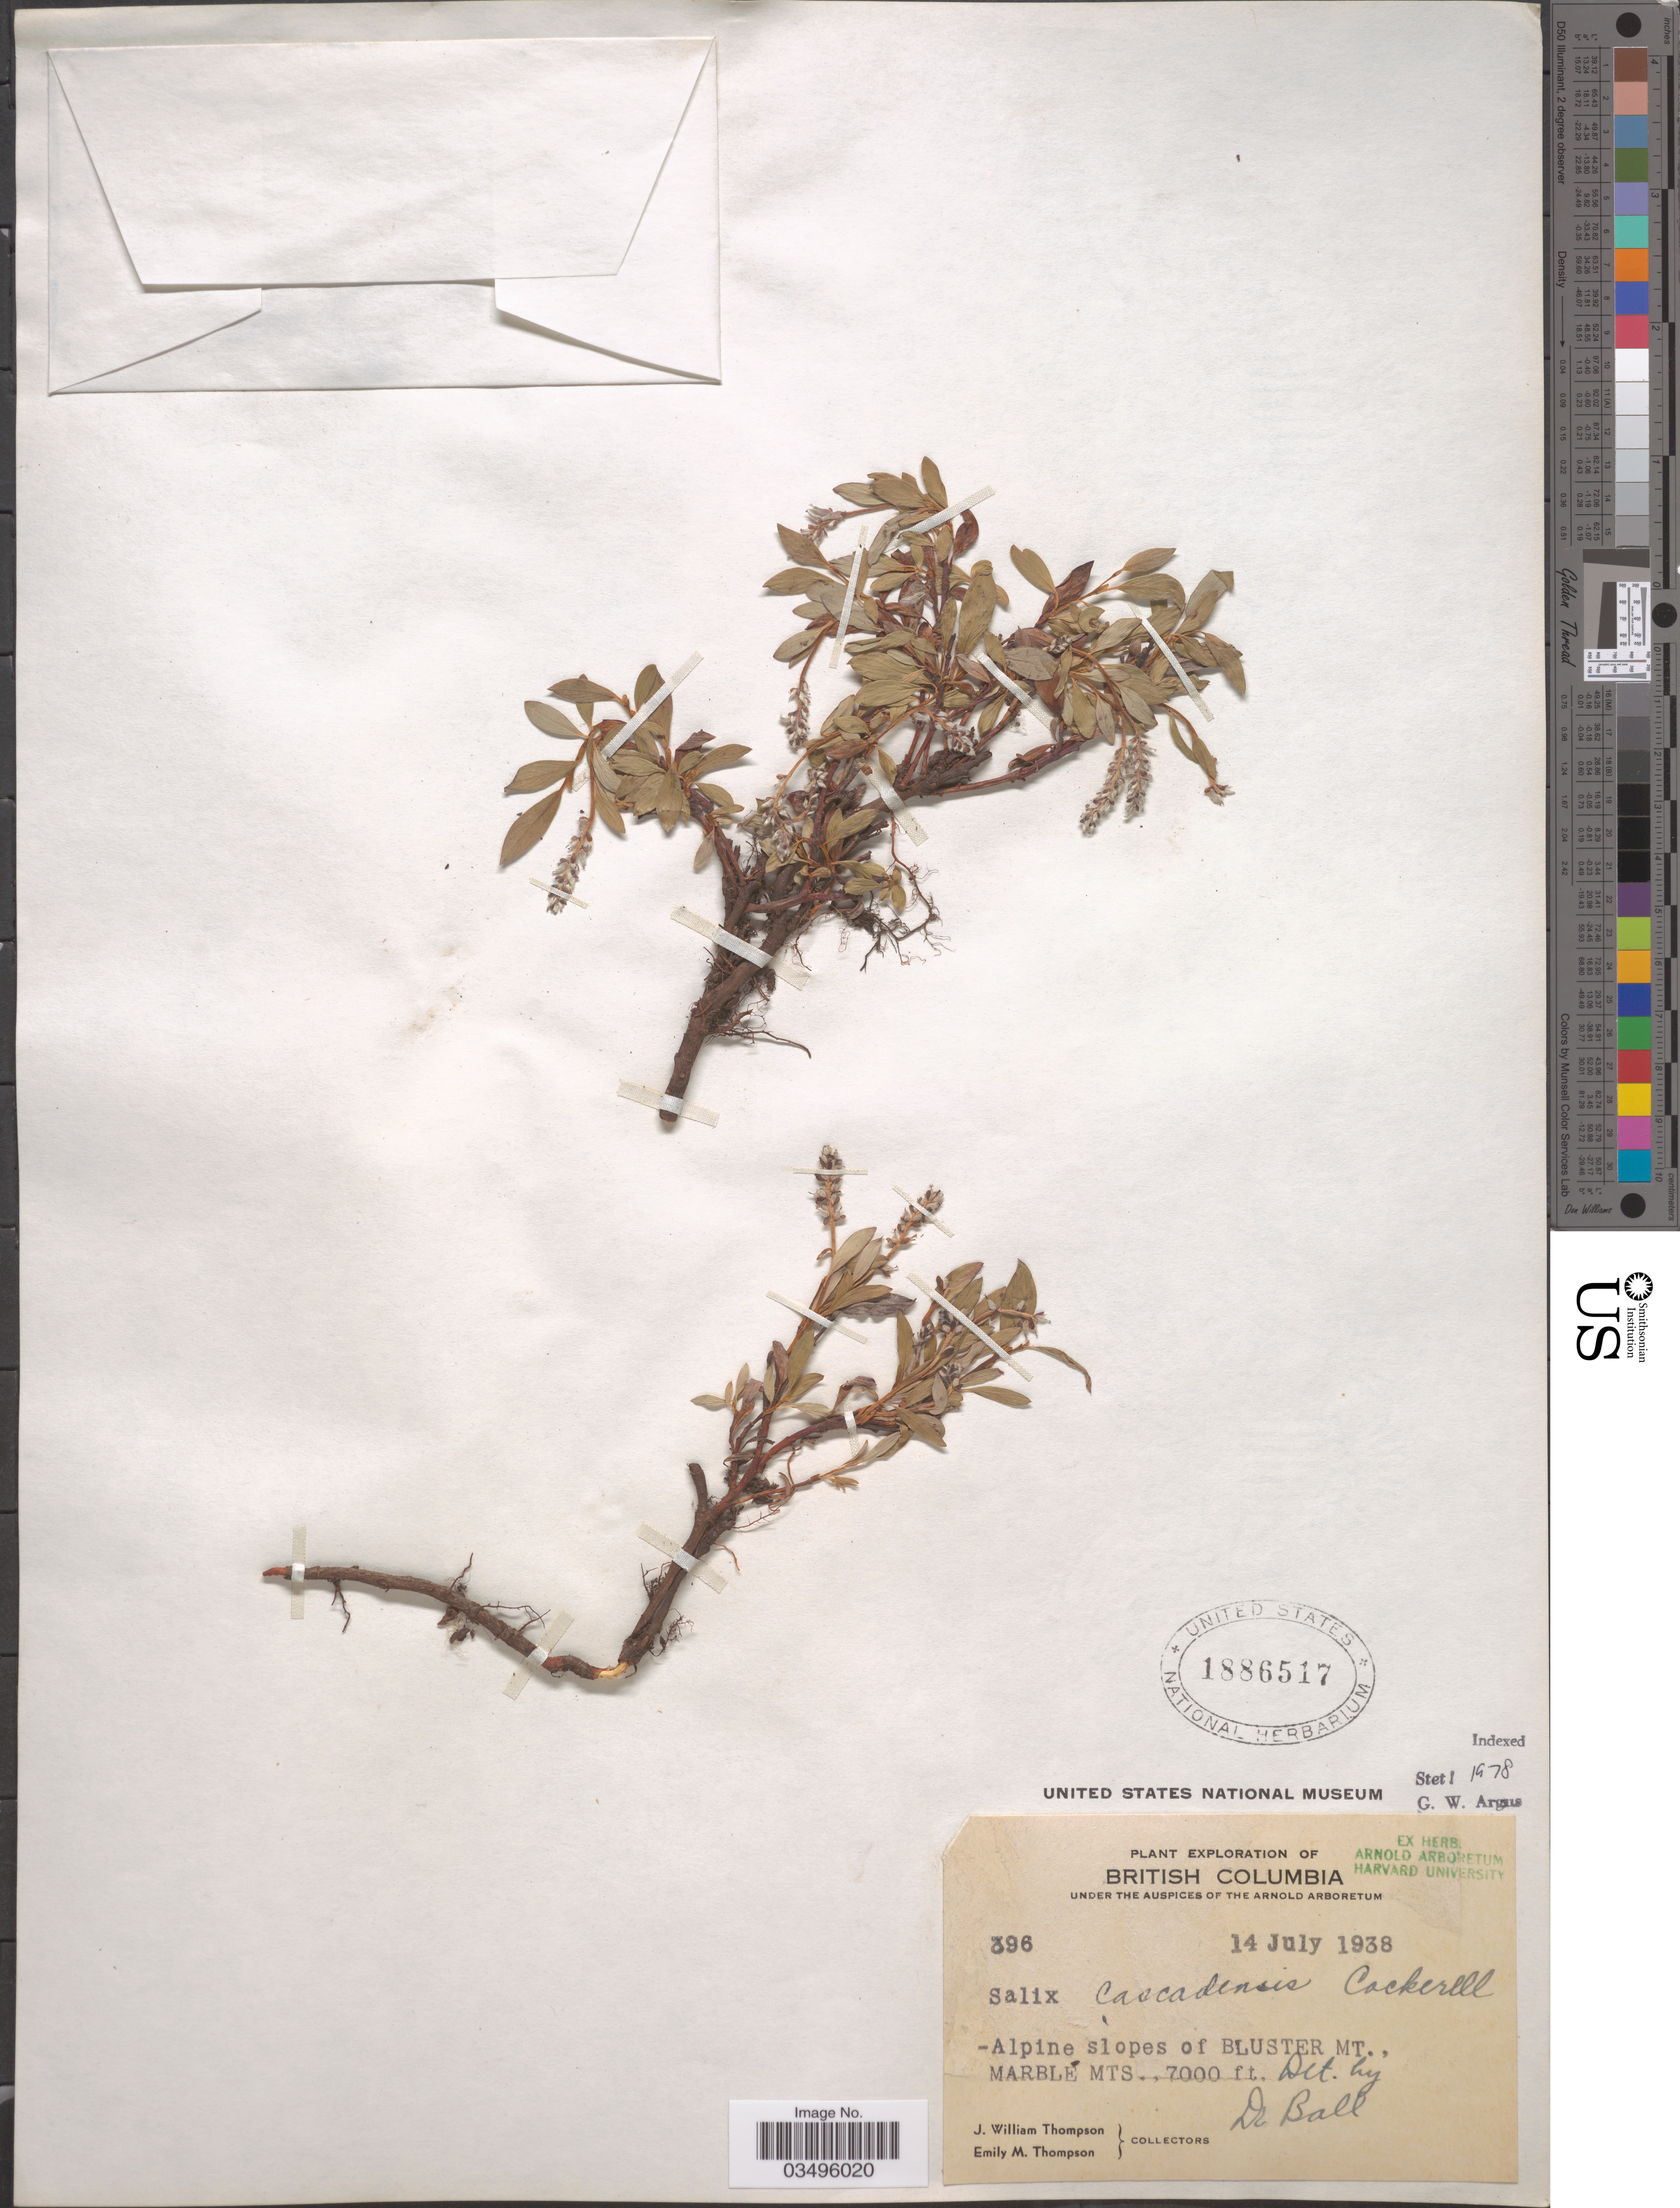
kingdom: Plantae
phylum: Tracheophyta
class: Magnoliopsida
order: Malpighiales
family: Salicaceae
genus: Salix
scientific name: Salix cascadensis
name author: Cockerell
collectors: J. W. Thompson & E. M. Thompson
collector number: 396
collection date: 1938-07-14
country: Canada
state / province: British Columbia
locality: Alpine slopes of Bluster Mt., Marble Mts.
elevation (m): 2134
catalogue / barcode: US 1886517